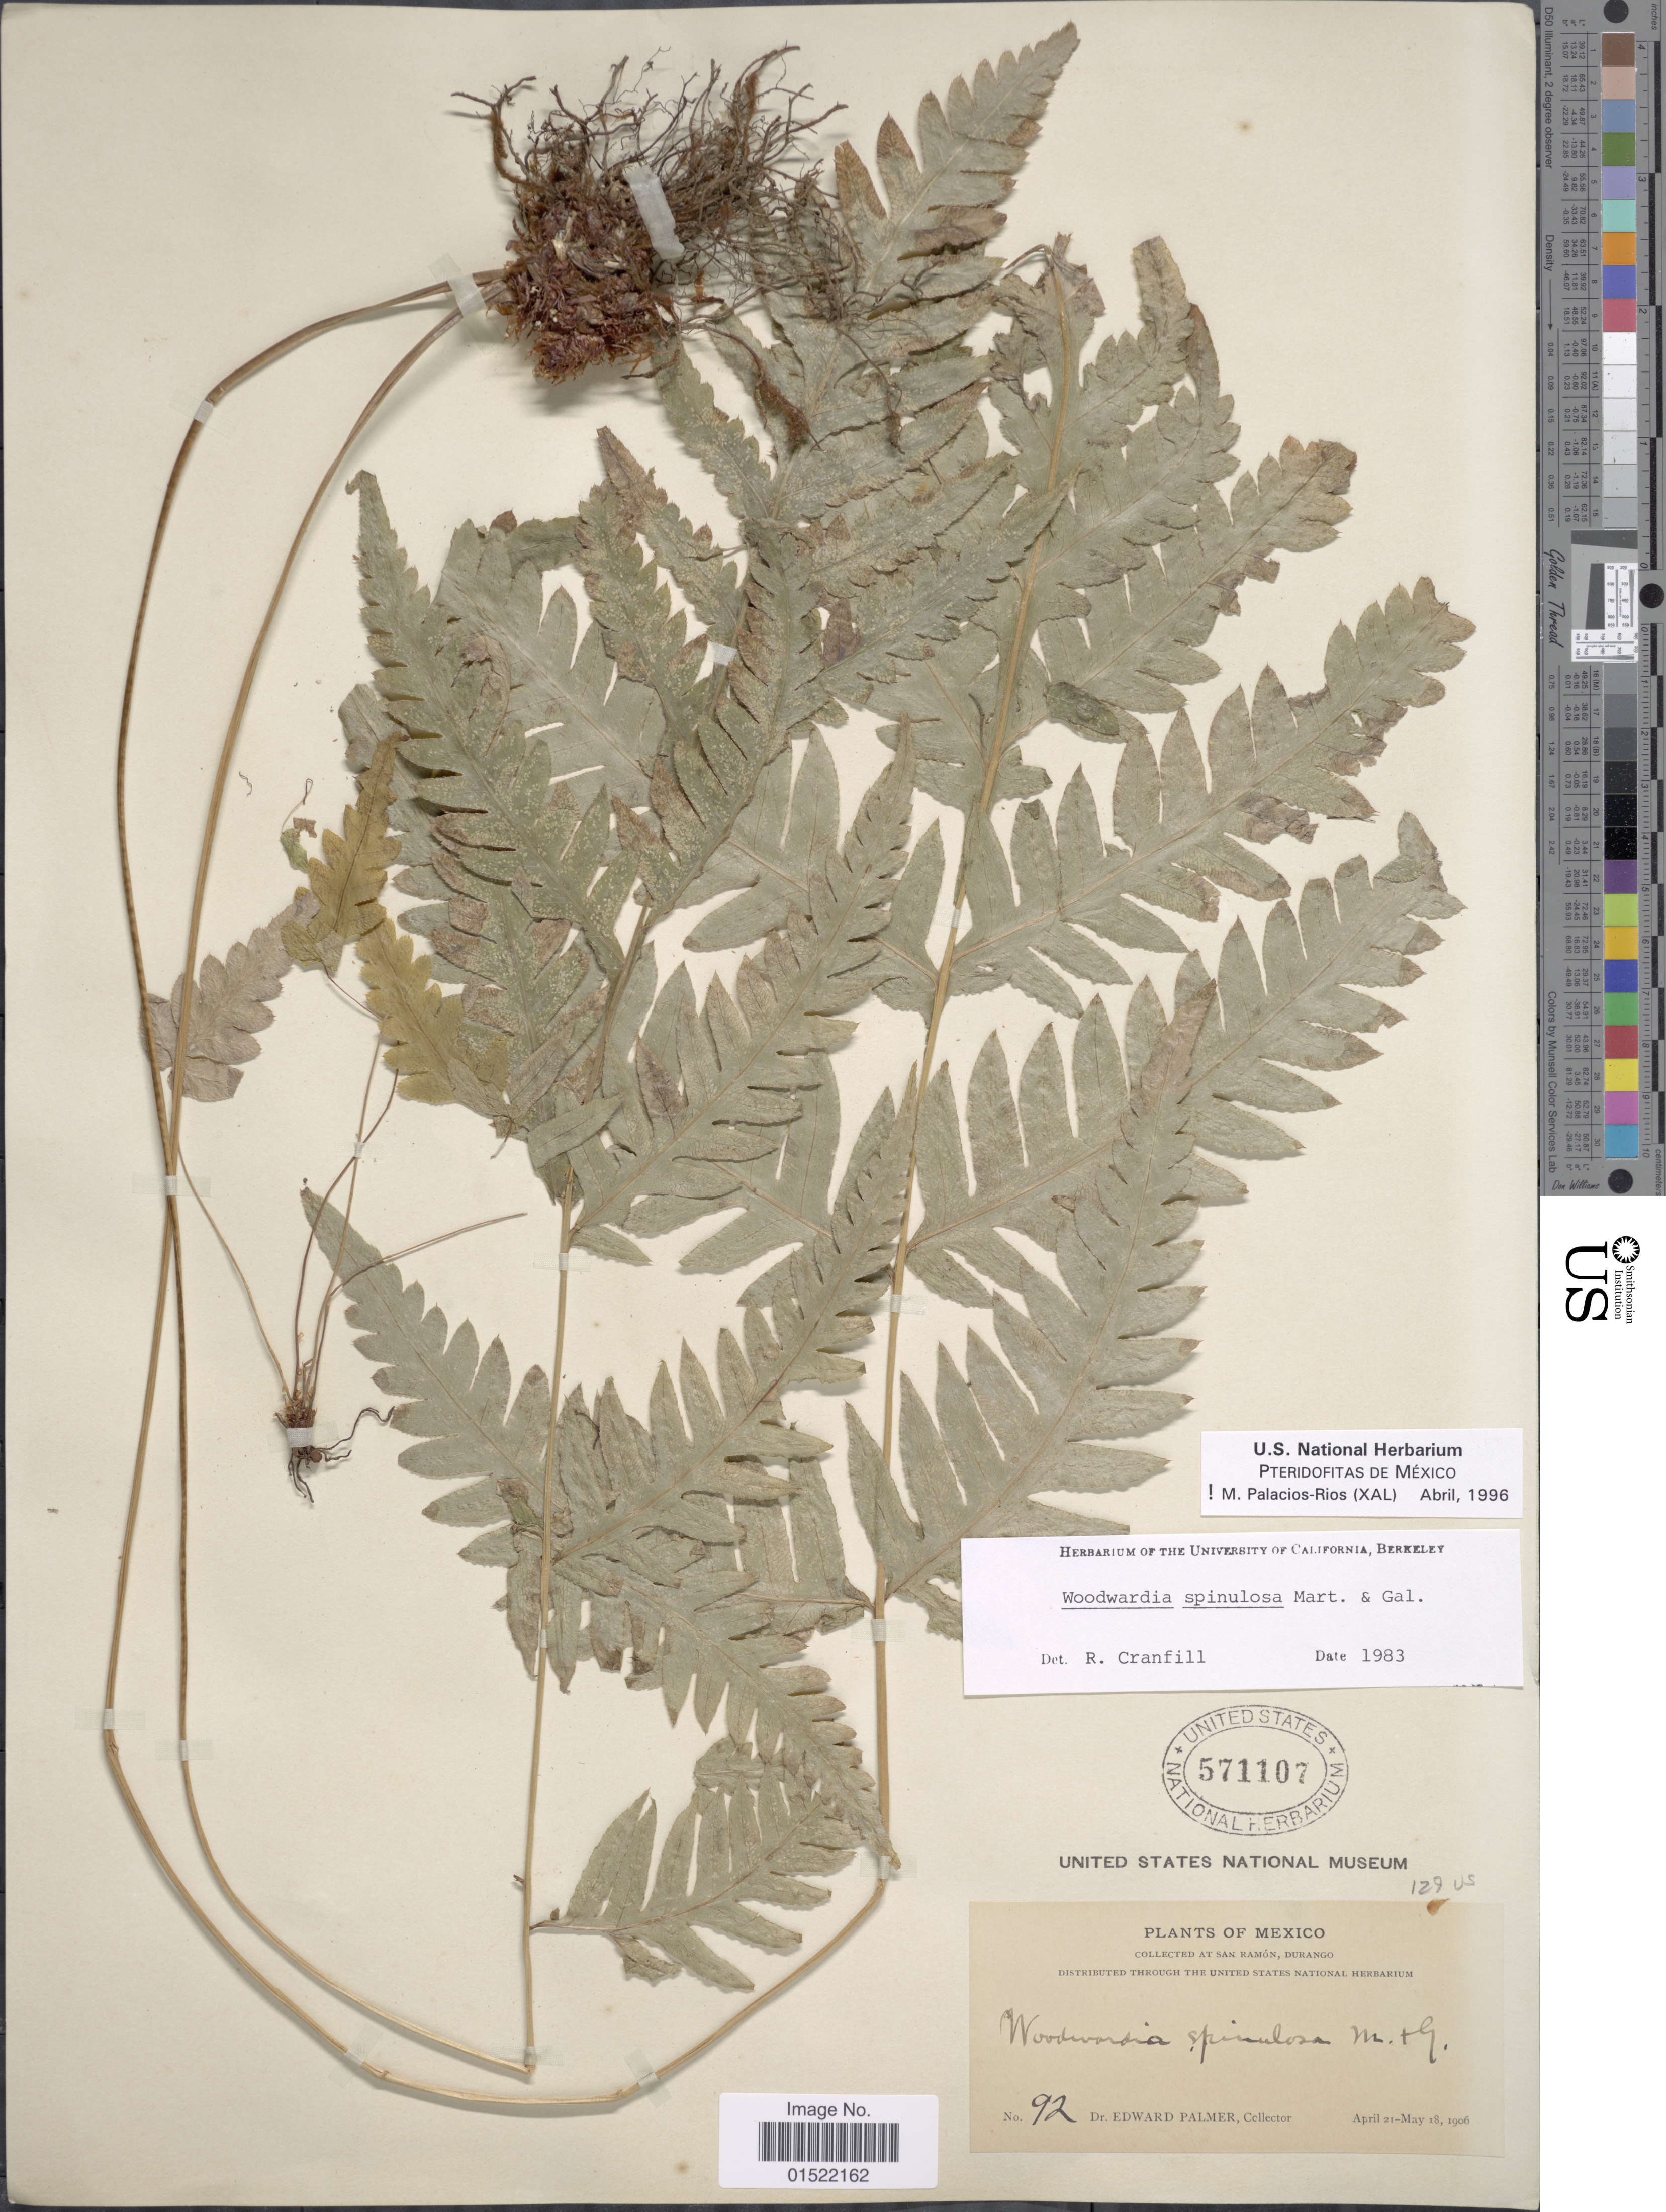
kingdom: Plantae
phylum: Tracheophyta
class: Polypodiopsida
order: Polypodiales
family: Blechnaceae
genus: Woodwardia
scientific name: Woodwardia spinulosa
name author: M. Martens & Galeotti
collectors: E. Palmer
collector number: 92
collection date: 1906-04-21/1906-05-18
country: Mexico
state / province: Durango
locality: San Ramon, Durango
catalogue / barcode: US 571107